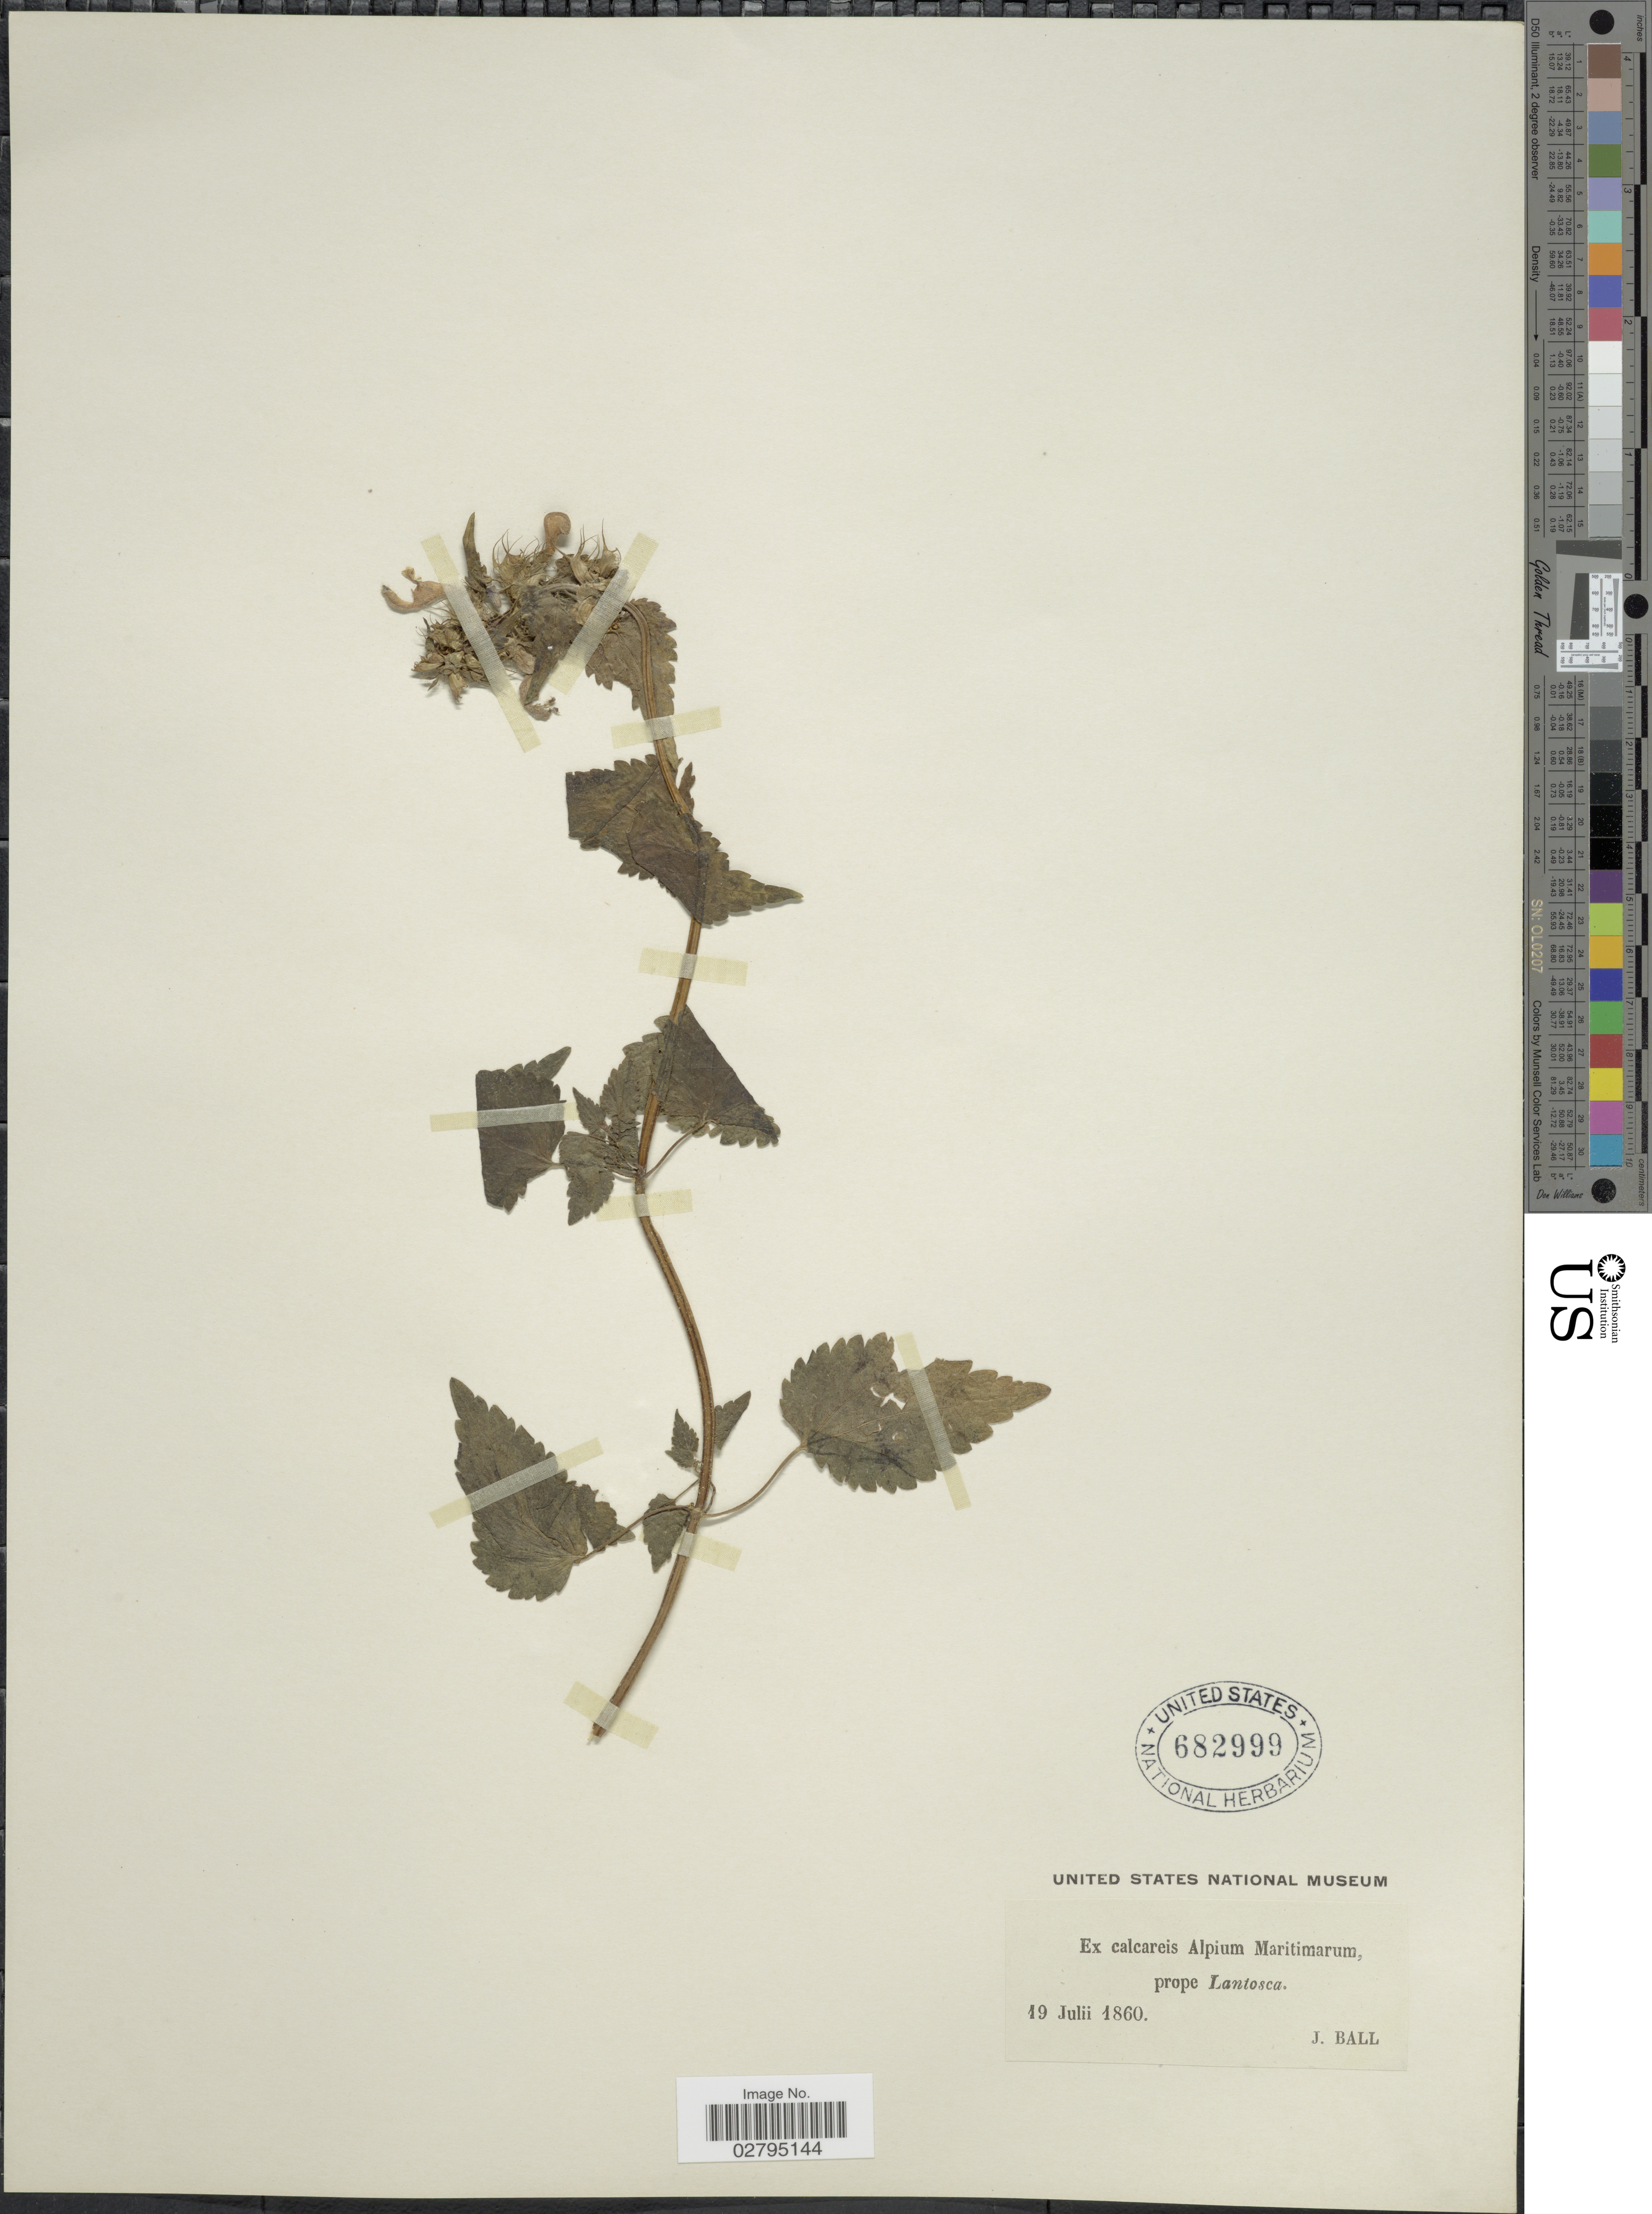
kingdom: Plantae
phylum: Tracheophyta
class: Magnoliopsida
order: Lamiales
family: Lamiaceae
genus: Lamium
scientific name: Lamium sp.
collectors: J. Ball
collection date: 1860-07-19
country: France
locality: Calcareis Alpium Maritimarum, prope Lantosca.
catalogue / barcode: US 682999